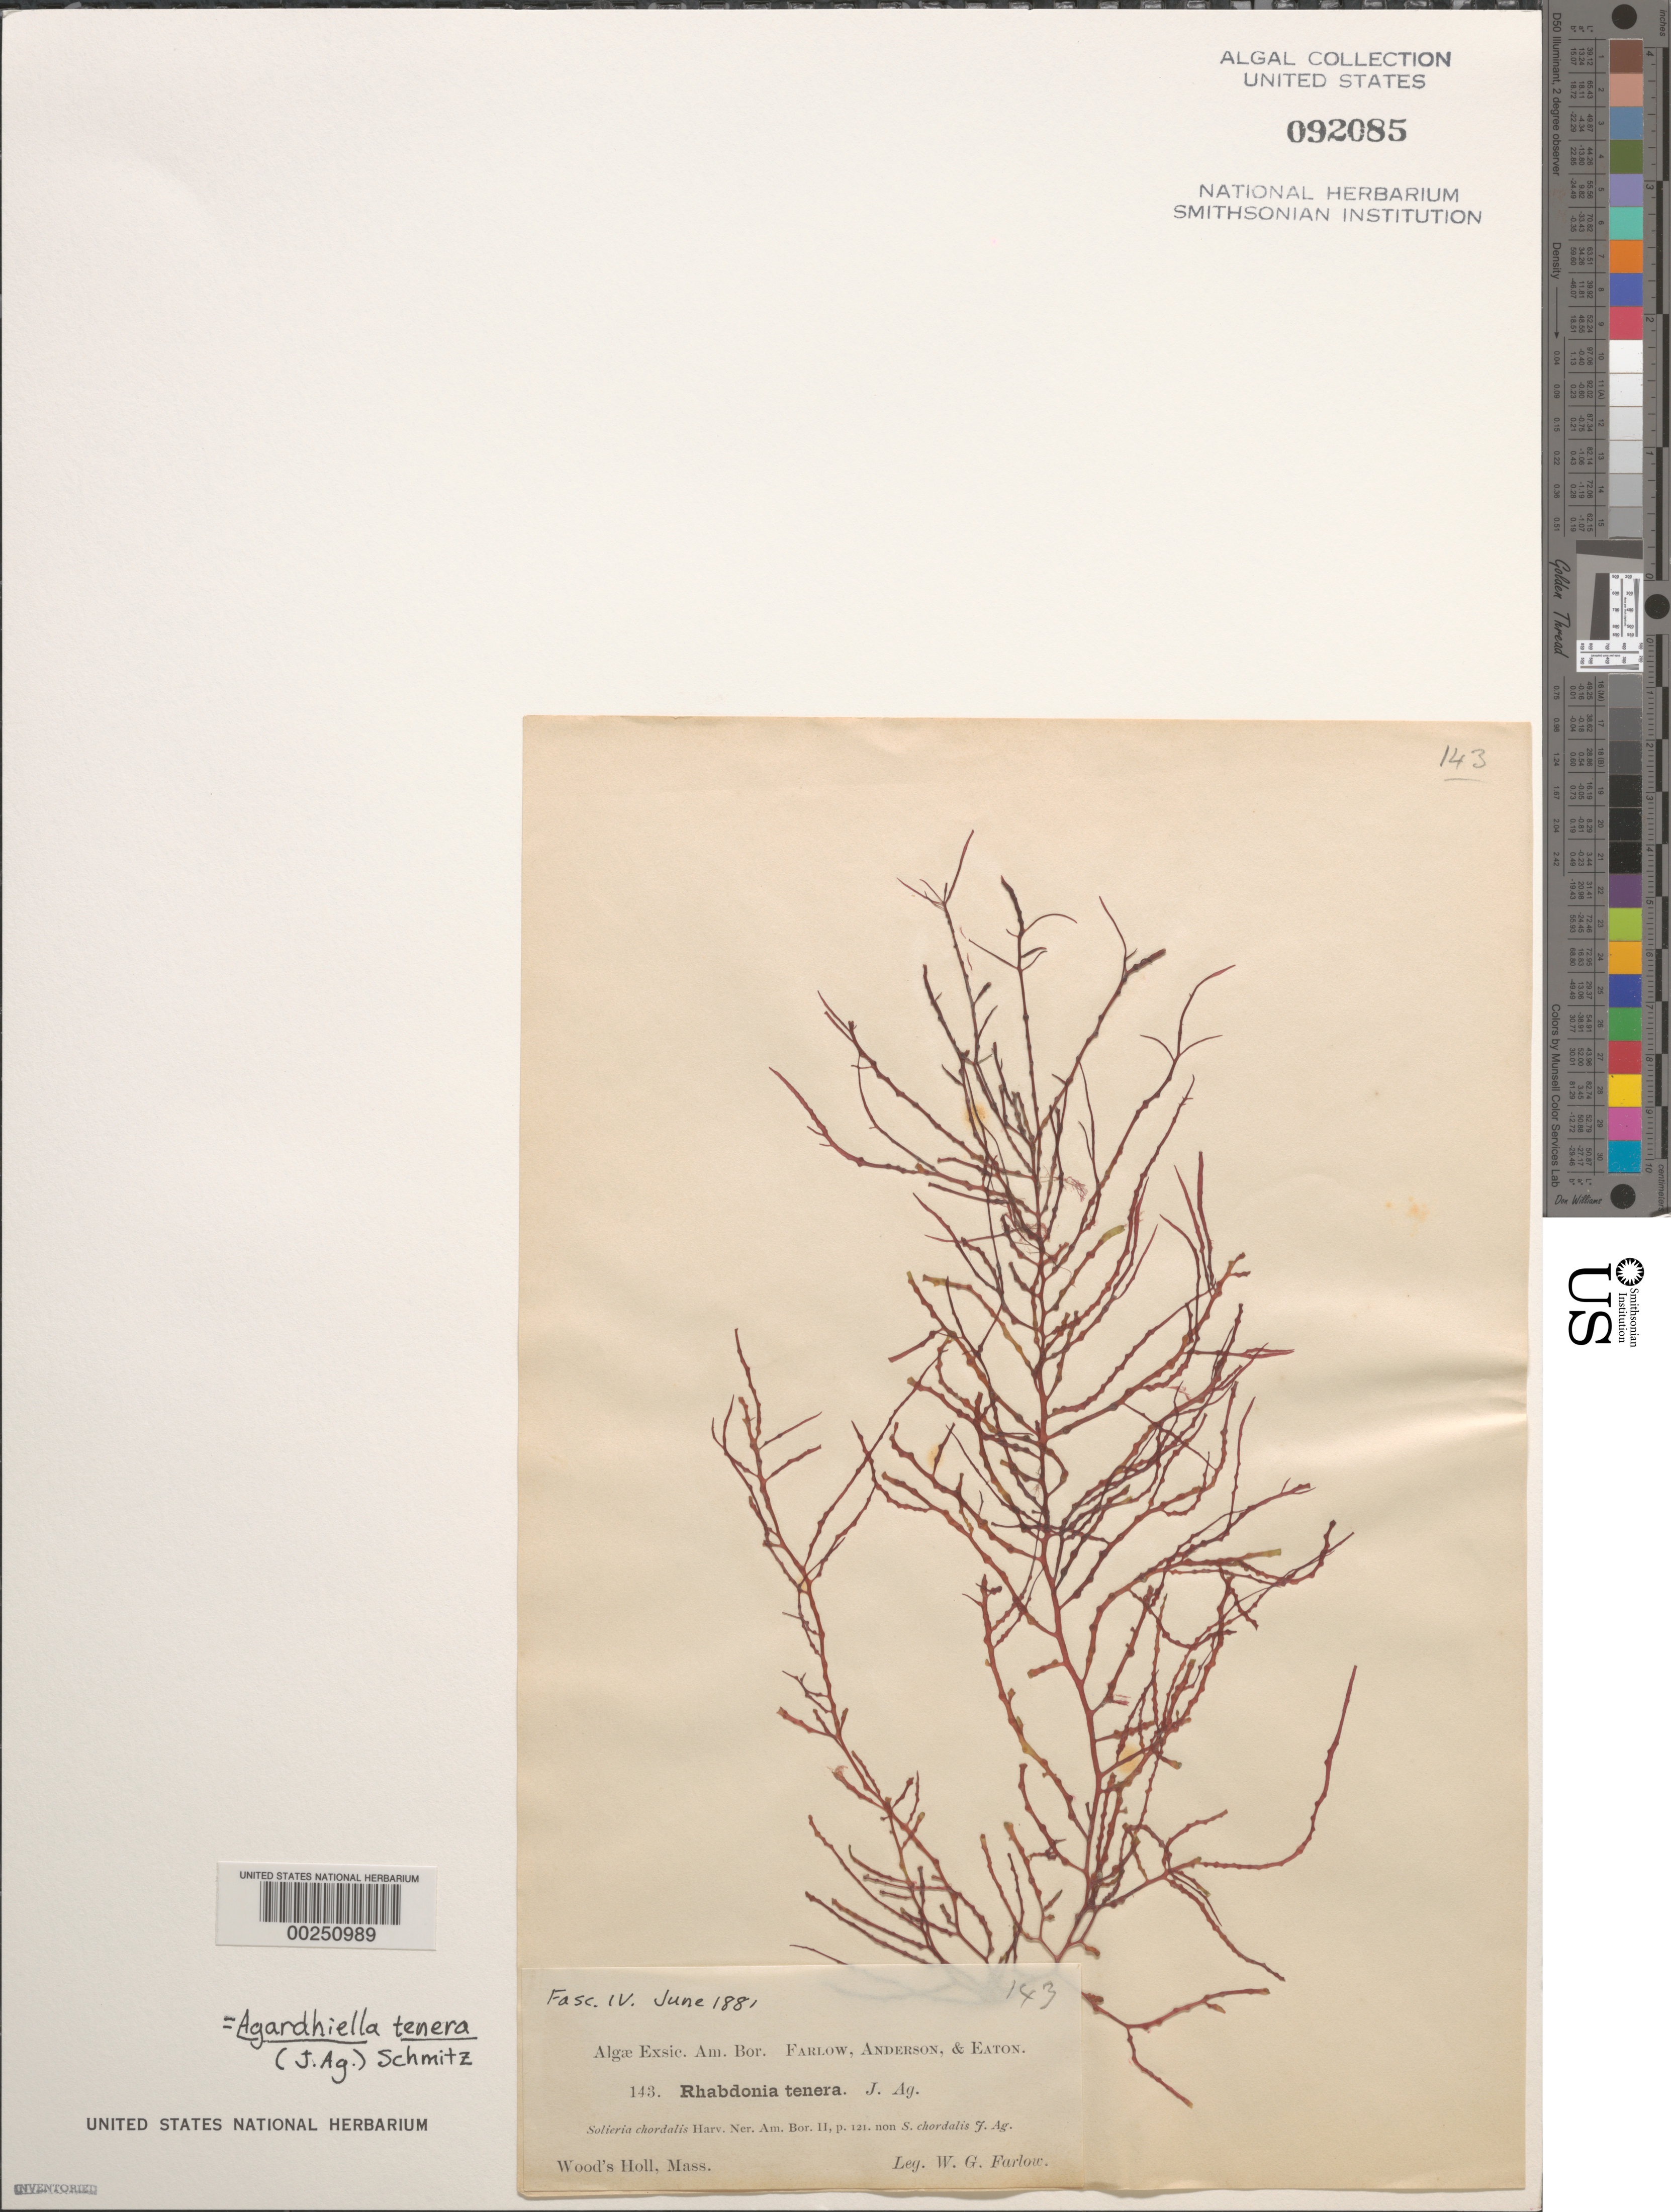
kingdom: Plantae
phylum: Rhodophyta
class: Florideophyceae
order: Gigartinales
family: Solieriaceae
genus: Agardhiella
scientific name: Agardhiella tenera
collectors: W. G. Farlow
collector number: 143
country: United States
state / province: Massachusetts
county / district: Barnstable County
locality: Woods Hole (Wood's Holl)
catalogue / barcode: US 92085